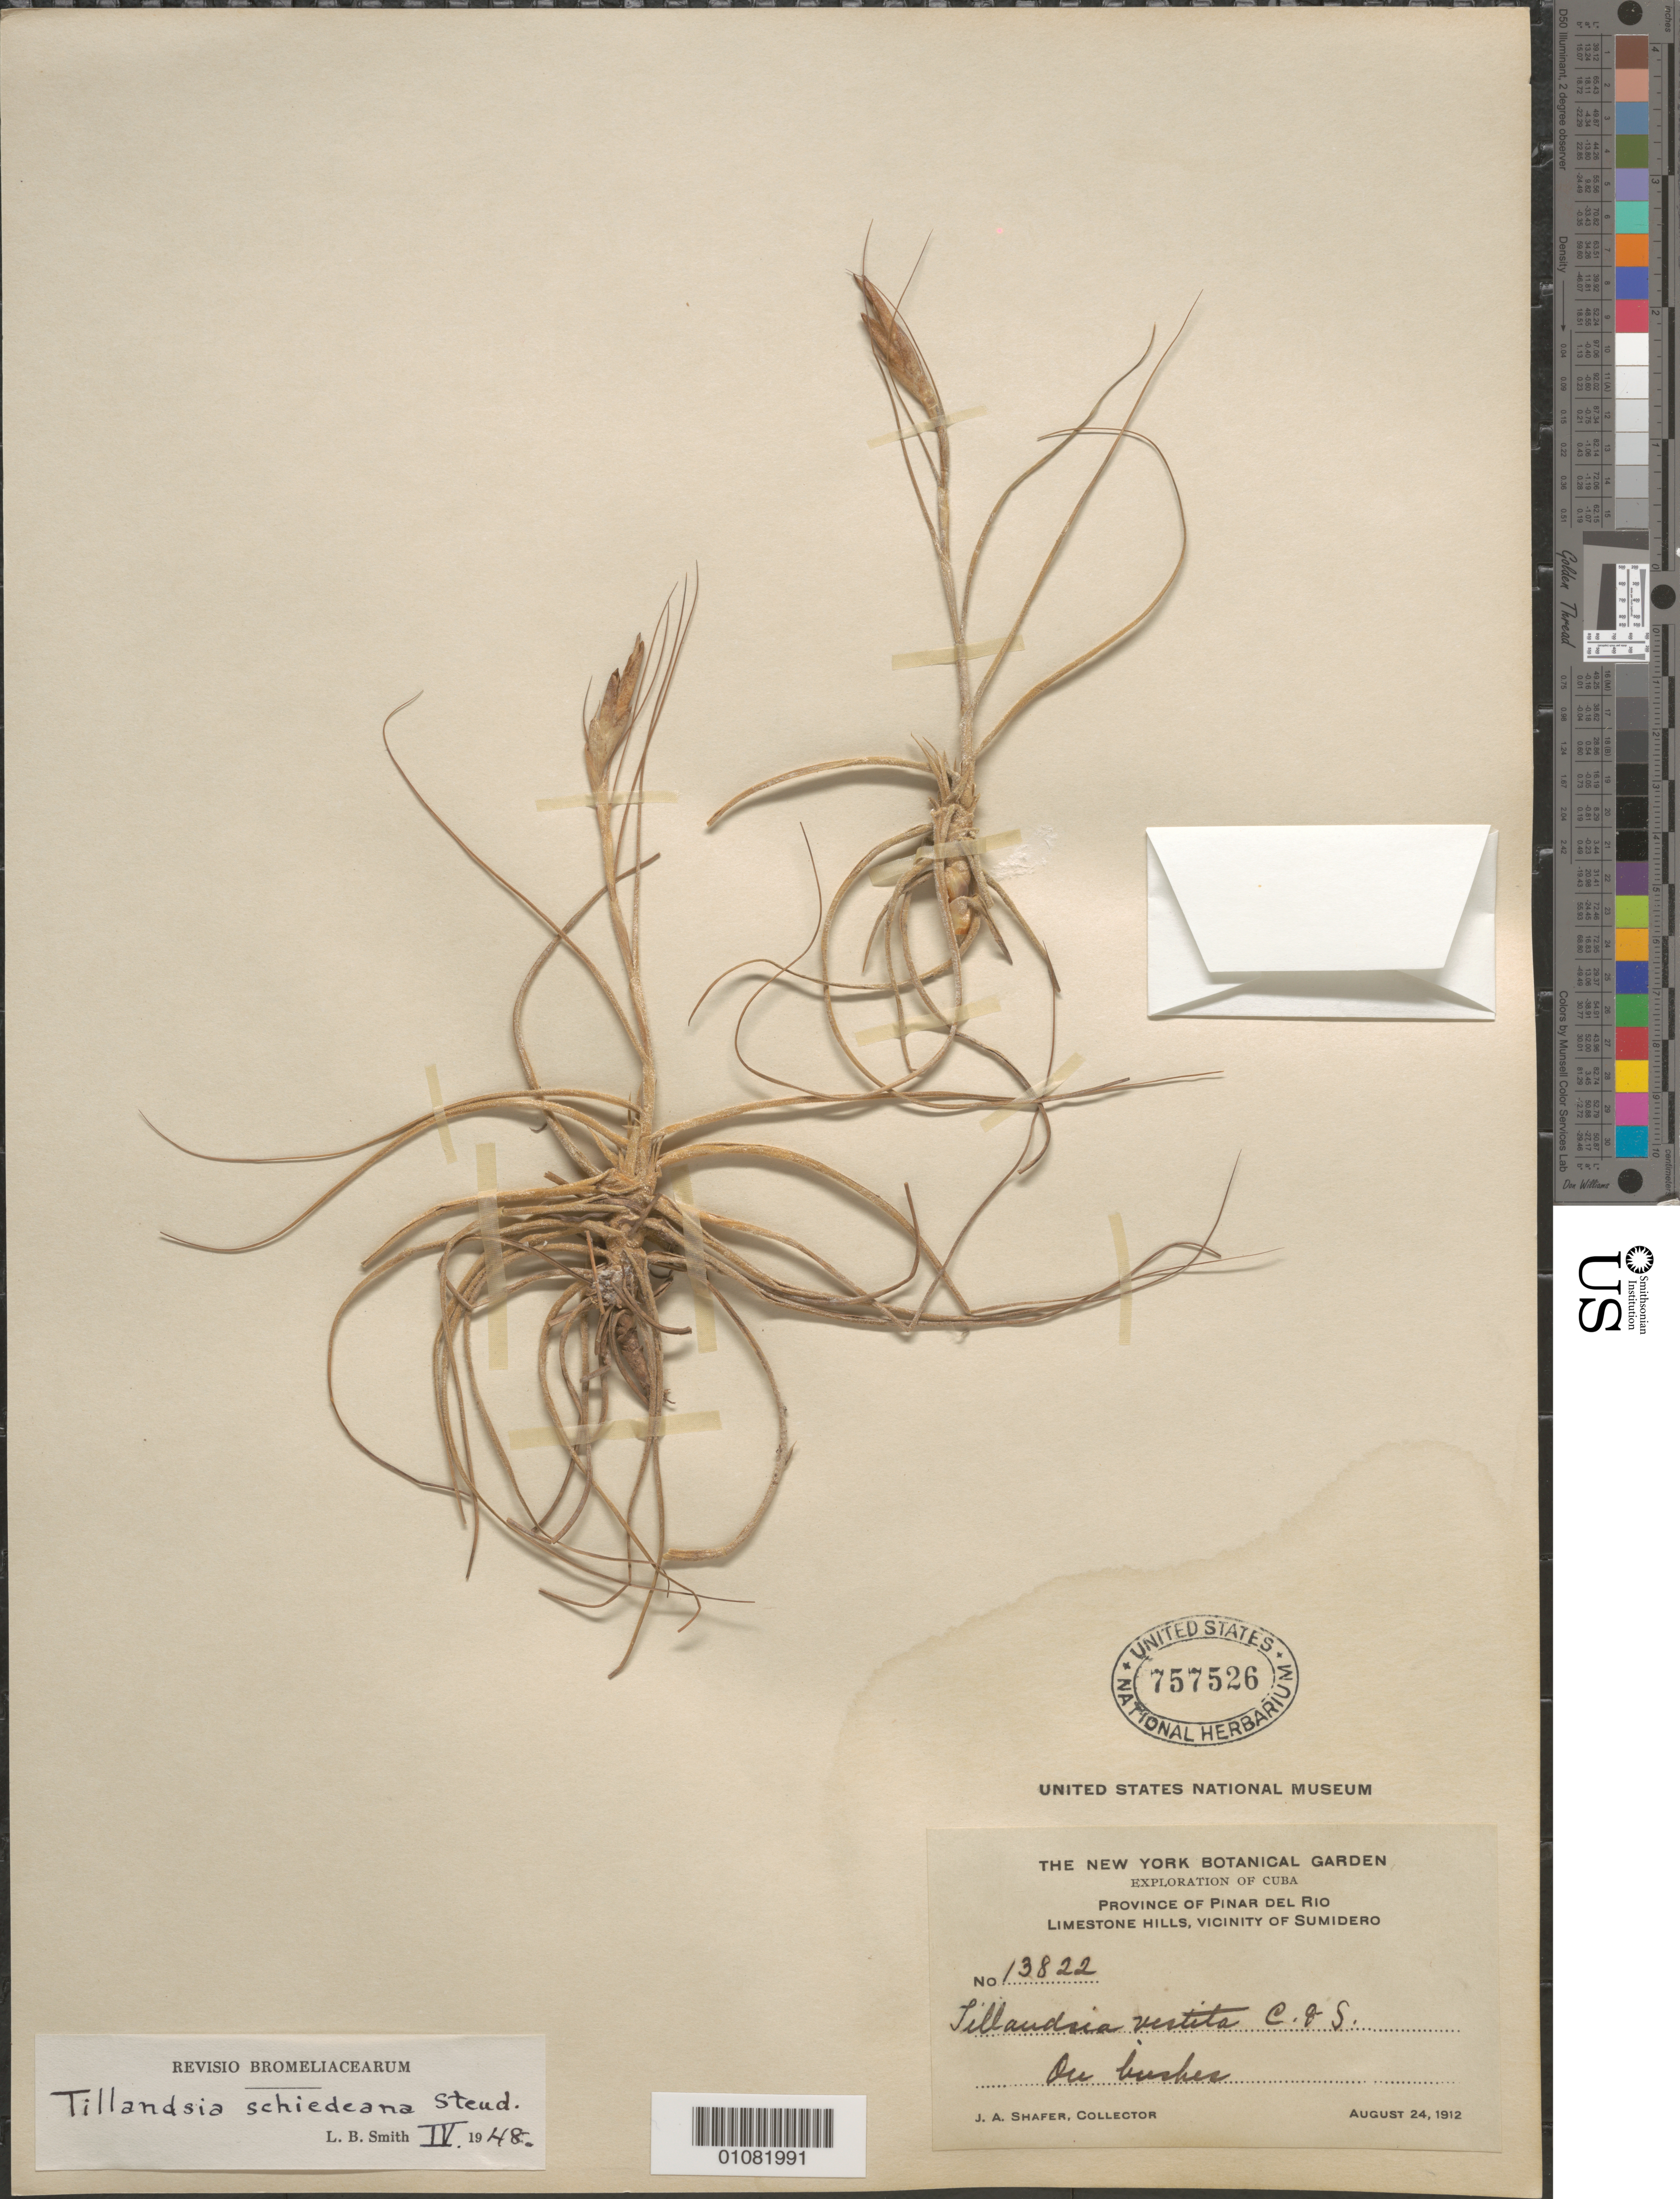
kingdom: Plantae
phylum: Tracheophyta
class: Liliopsida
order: Poales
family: Bromeliaceae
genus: Tillandsia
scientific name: Tillandsia schiedeana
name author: Steud.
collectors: J. A. Shafer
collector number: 13822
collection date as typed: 24 Aug 1912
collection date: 1912-08-24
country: Cuba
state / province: Pinar del Rio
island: Cuba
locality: Limestone Hills, Vicinity of Sumidero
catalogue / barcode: US 757526